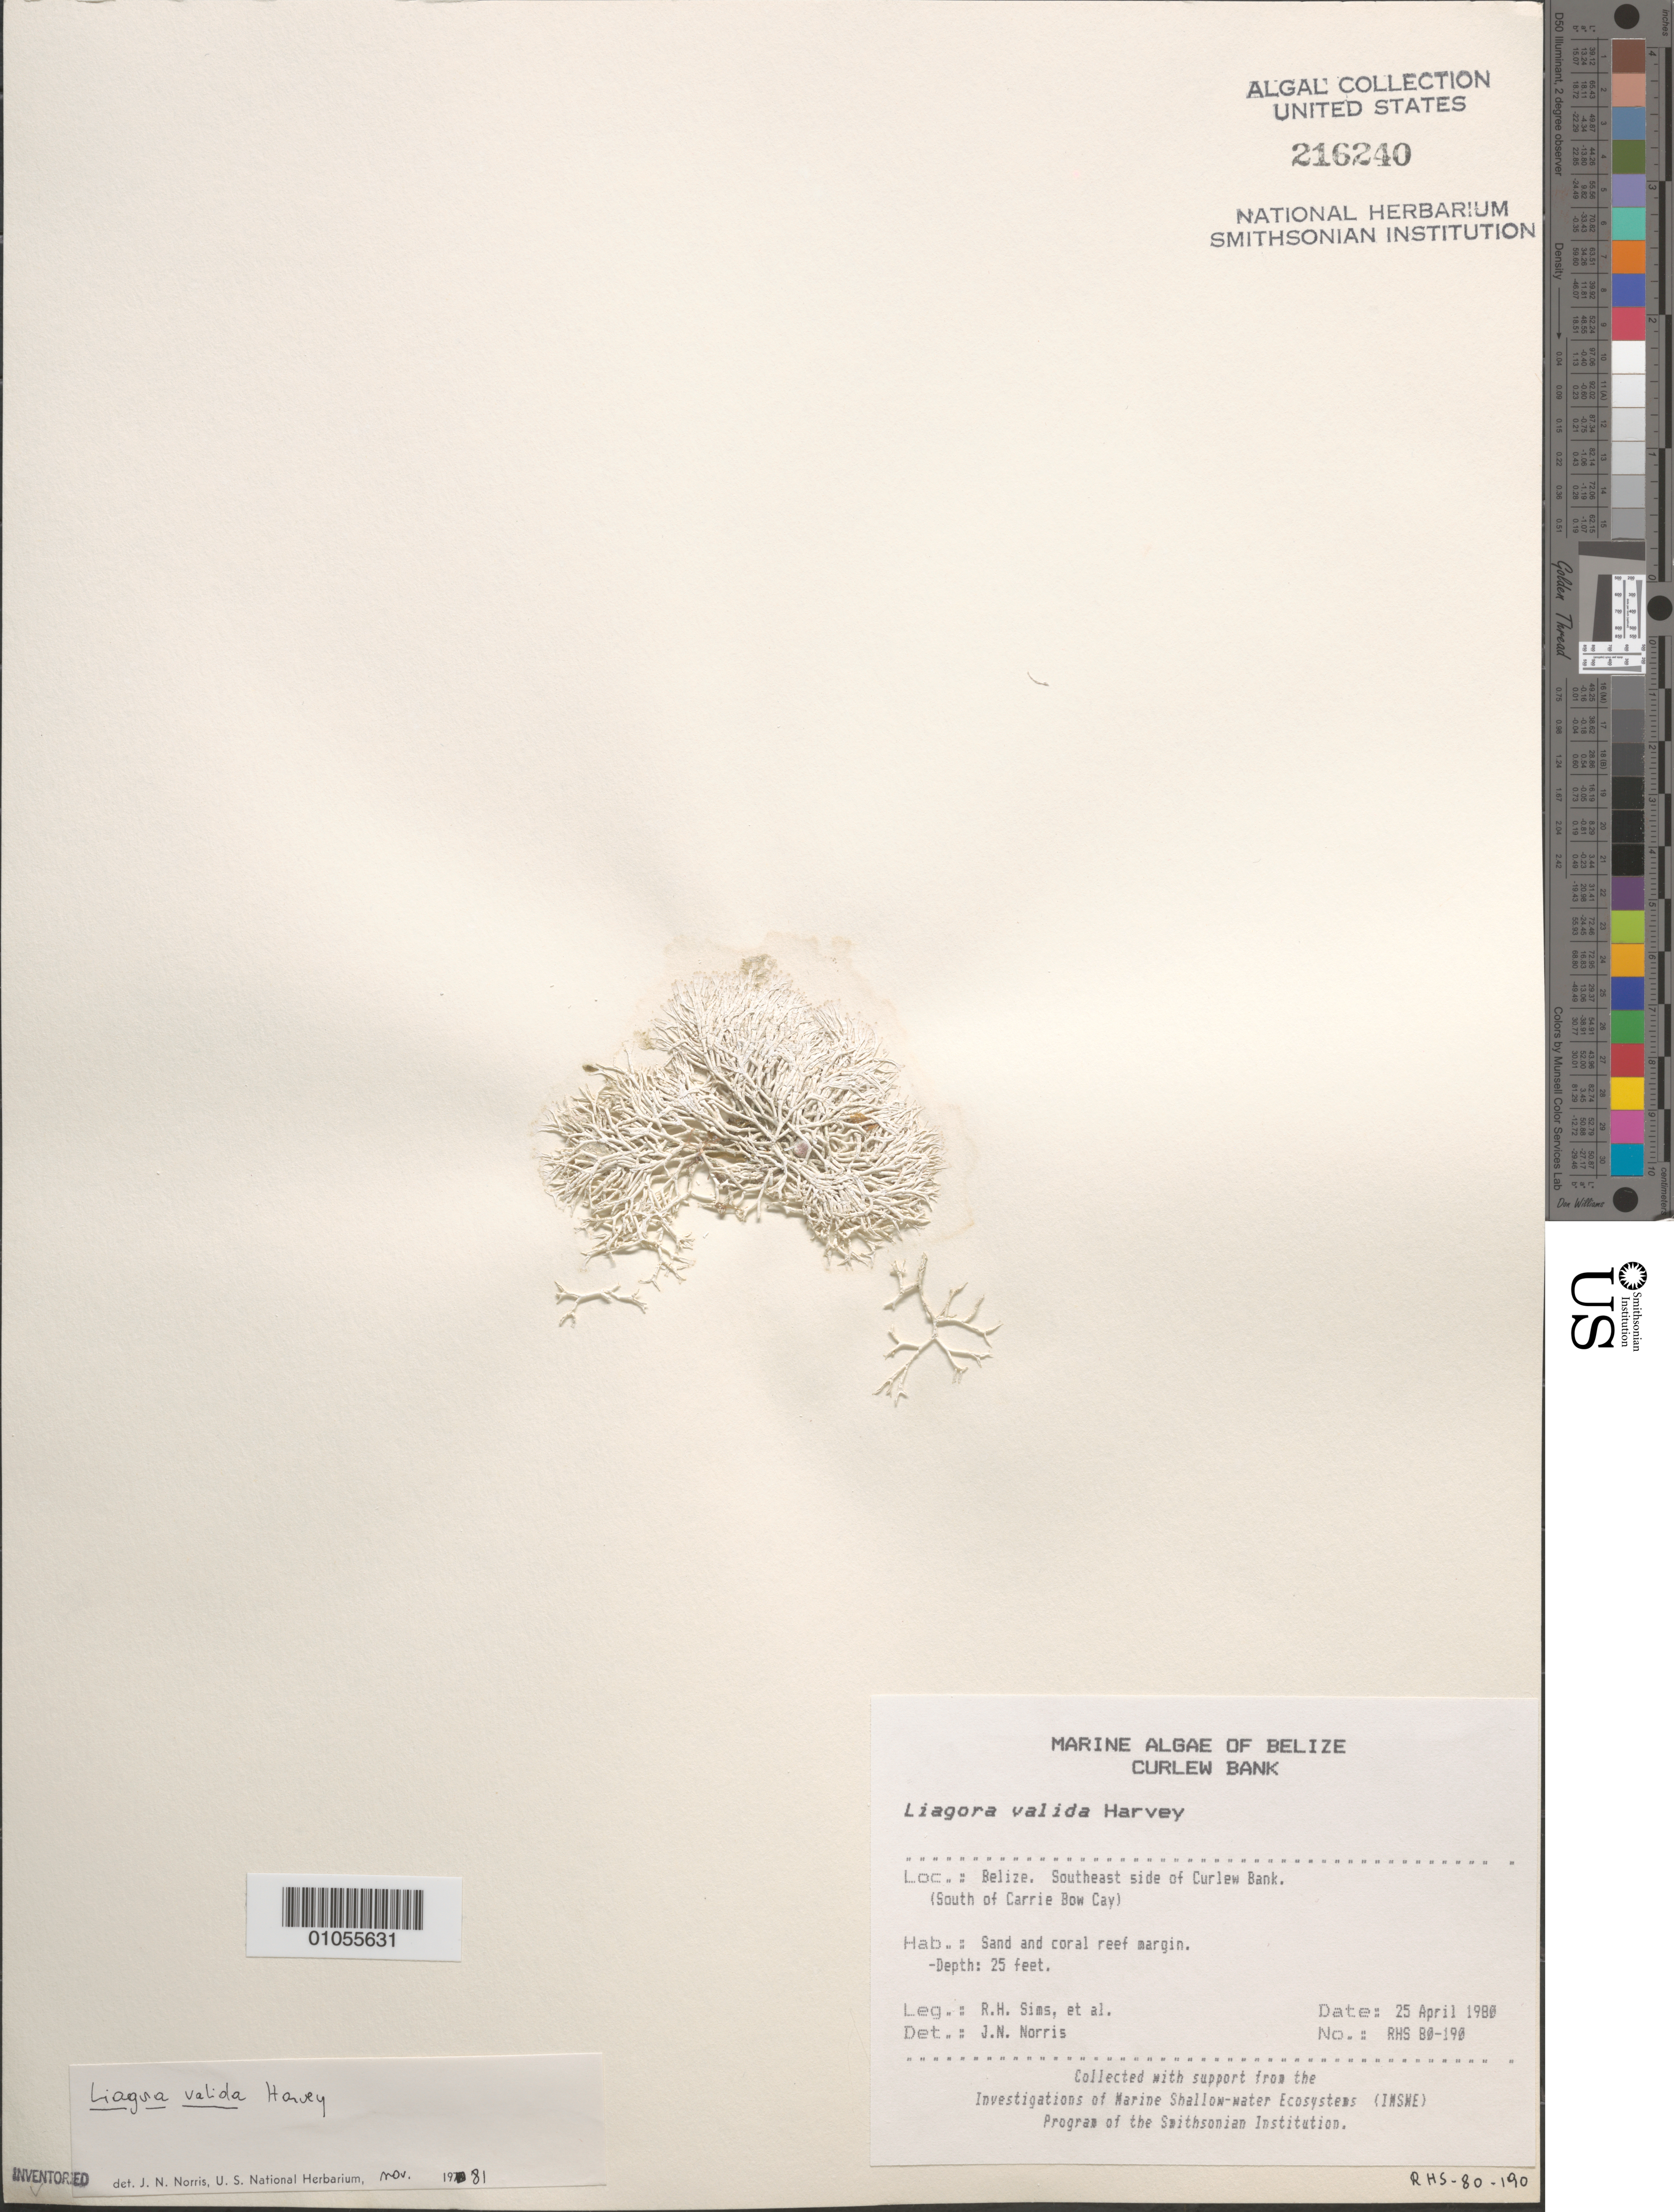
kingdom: Plantae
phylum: Rhodophyta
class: Florideophyceae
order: Nemaliales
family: Liagoraceae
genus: Titanophycus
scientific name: Titanophycus validus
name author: (Harv.) Huisman et al.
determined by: Algae name updating Project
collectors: R. H. Sims & et al.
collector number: RHS 80-190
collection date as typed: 25 Apr 1980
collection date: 1980-04-25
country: Belize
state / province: Stann Creek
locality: Curlew Bank, south of Carrie Bow Cay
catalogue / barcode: US 216240